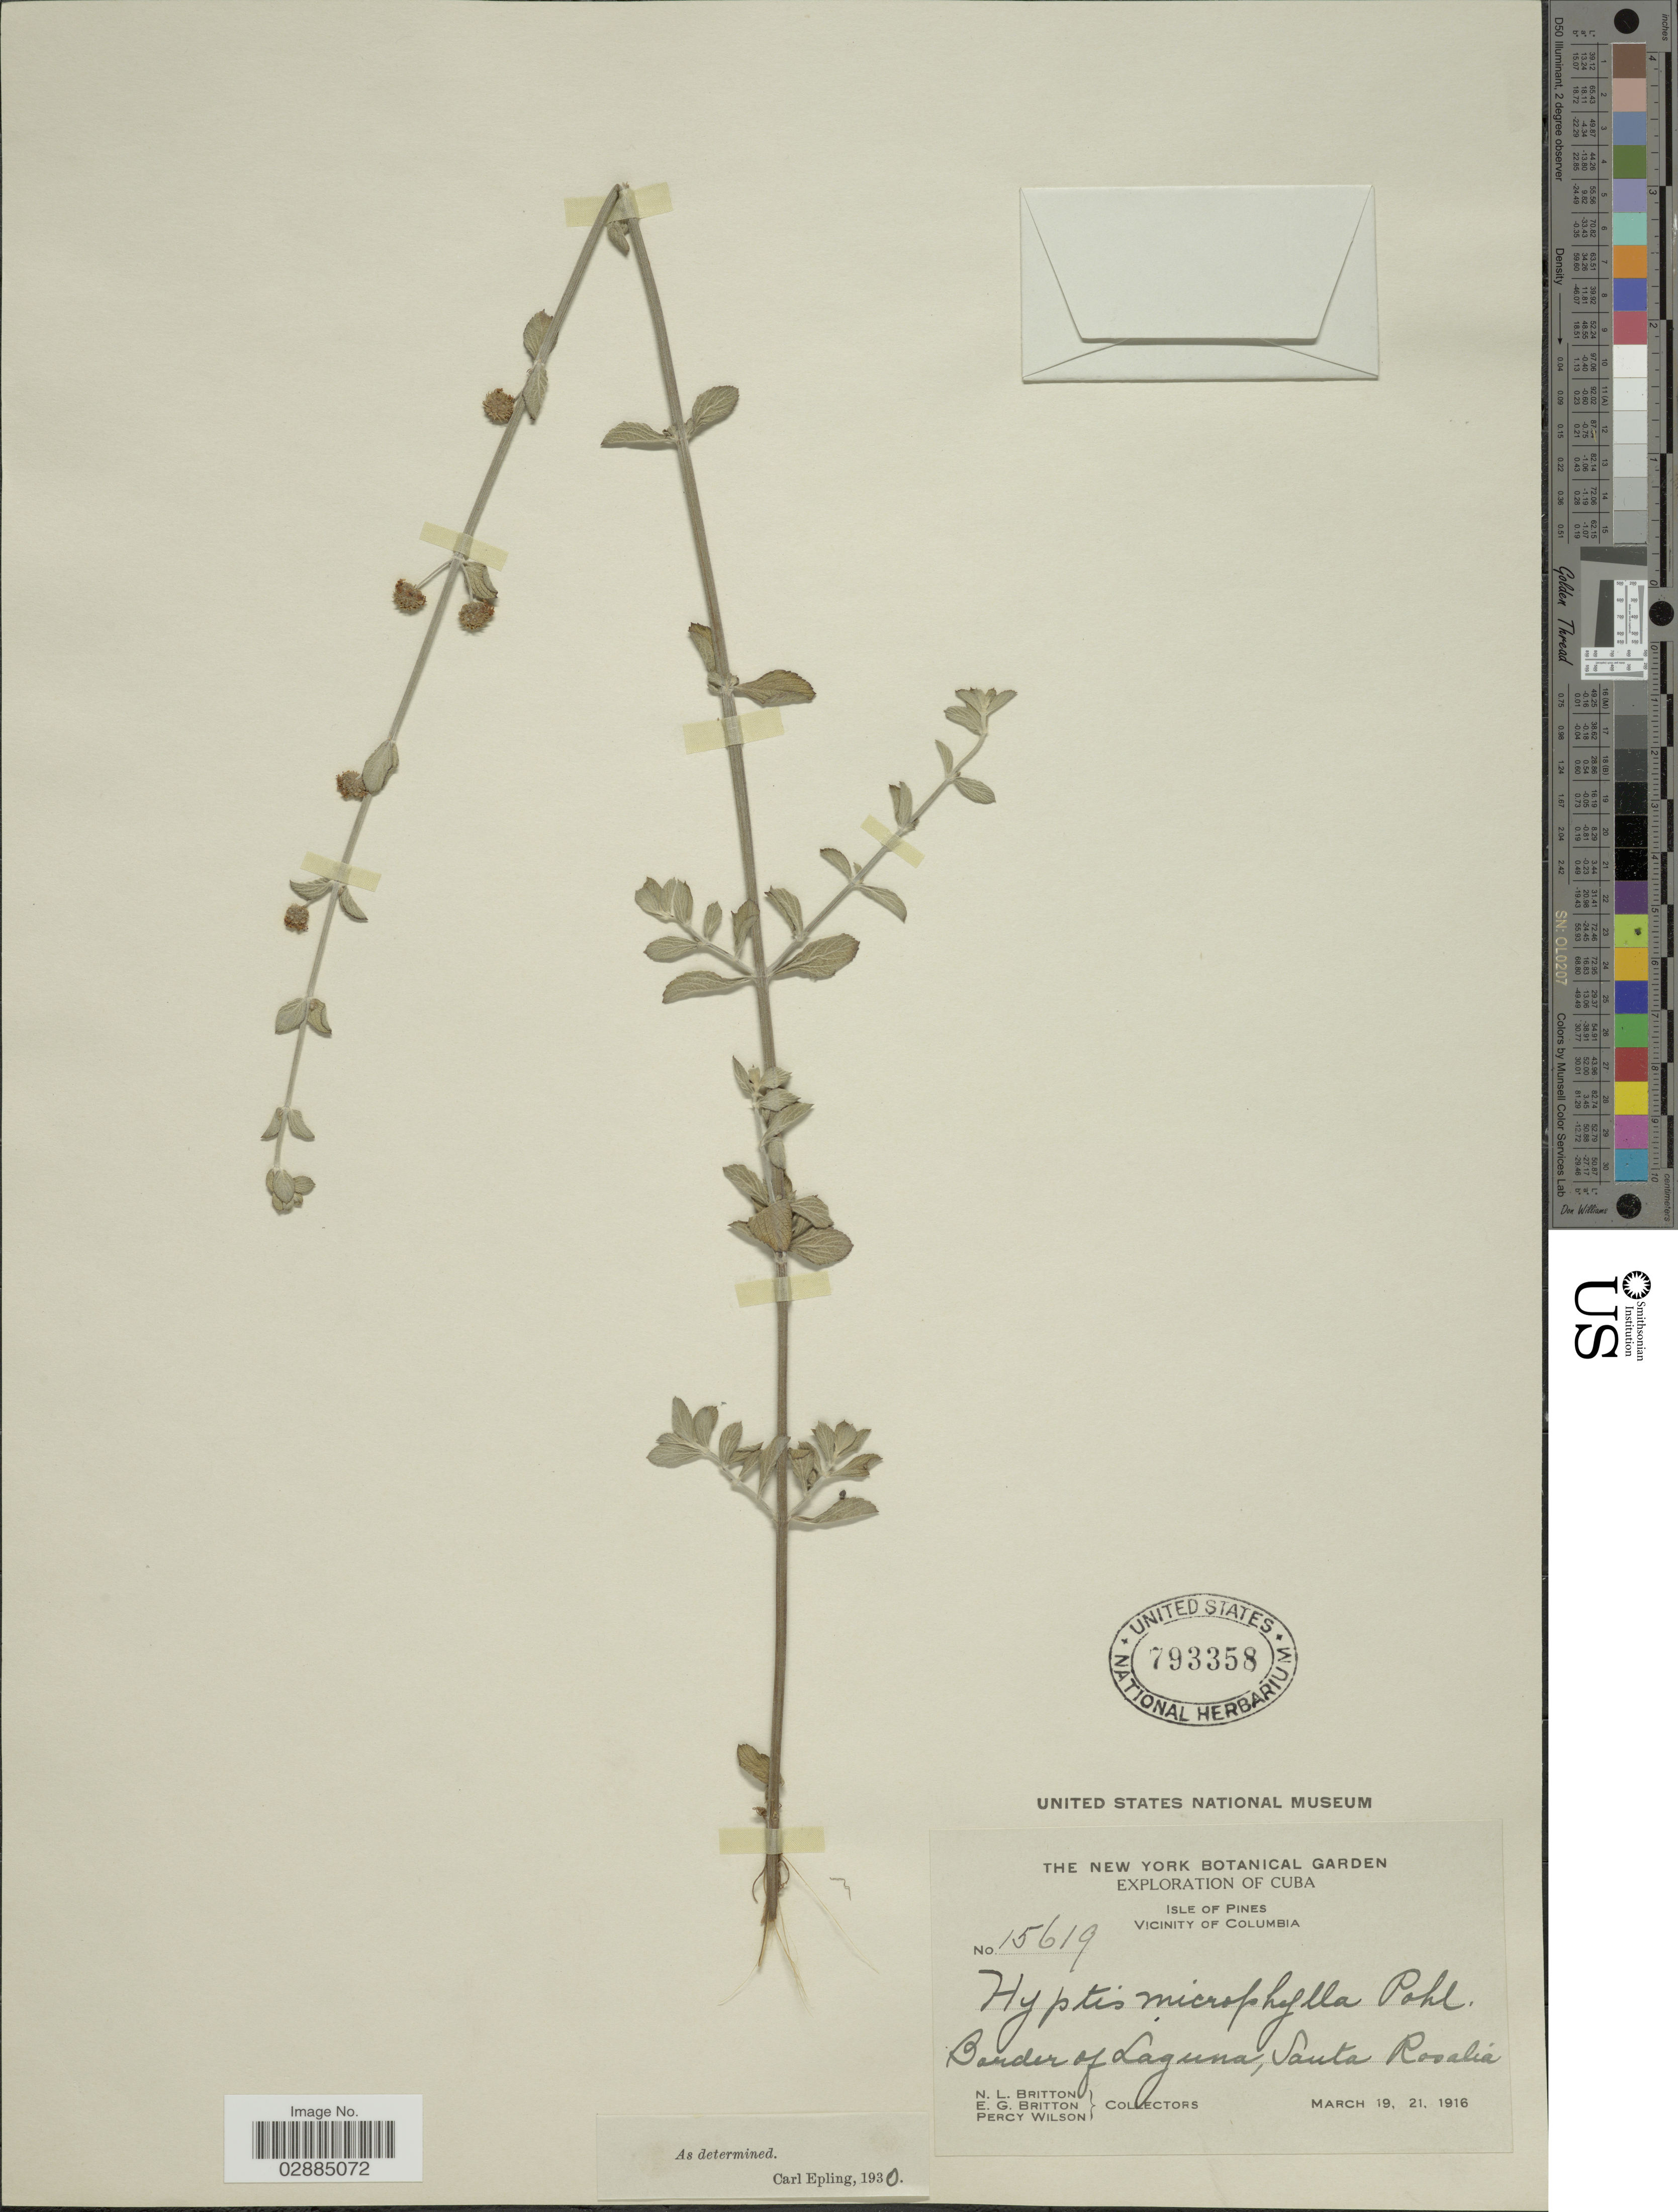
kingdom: Plantae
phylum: Tracheophyta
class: Magnoliopsida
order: Lamiales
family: Lamiaceae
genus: Hyptis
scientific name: Hyptis microphylla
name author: Pohl ex Benth.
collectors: N. Britton, E. G. Britton & P. Wilson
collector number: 15619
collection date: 1916-03-19/1916-03-21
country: Cuba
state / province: Isla de la Juventud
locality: Isle of Pines, Vicinity of Columbia, Border of Laguna, Santa Rosalia.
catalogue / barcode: US 793358